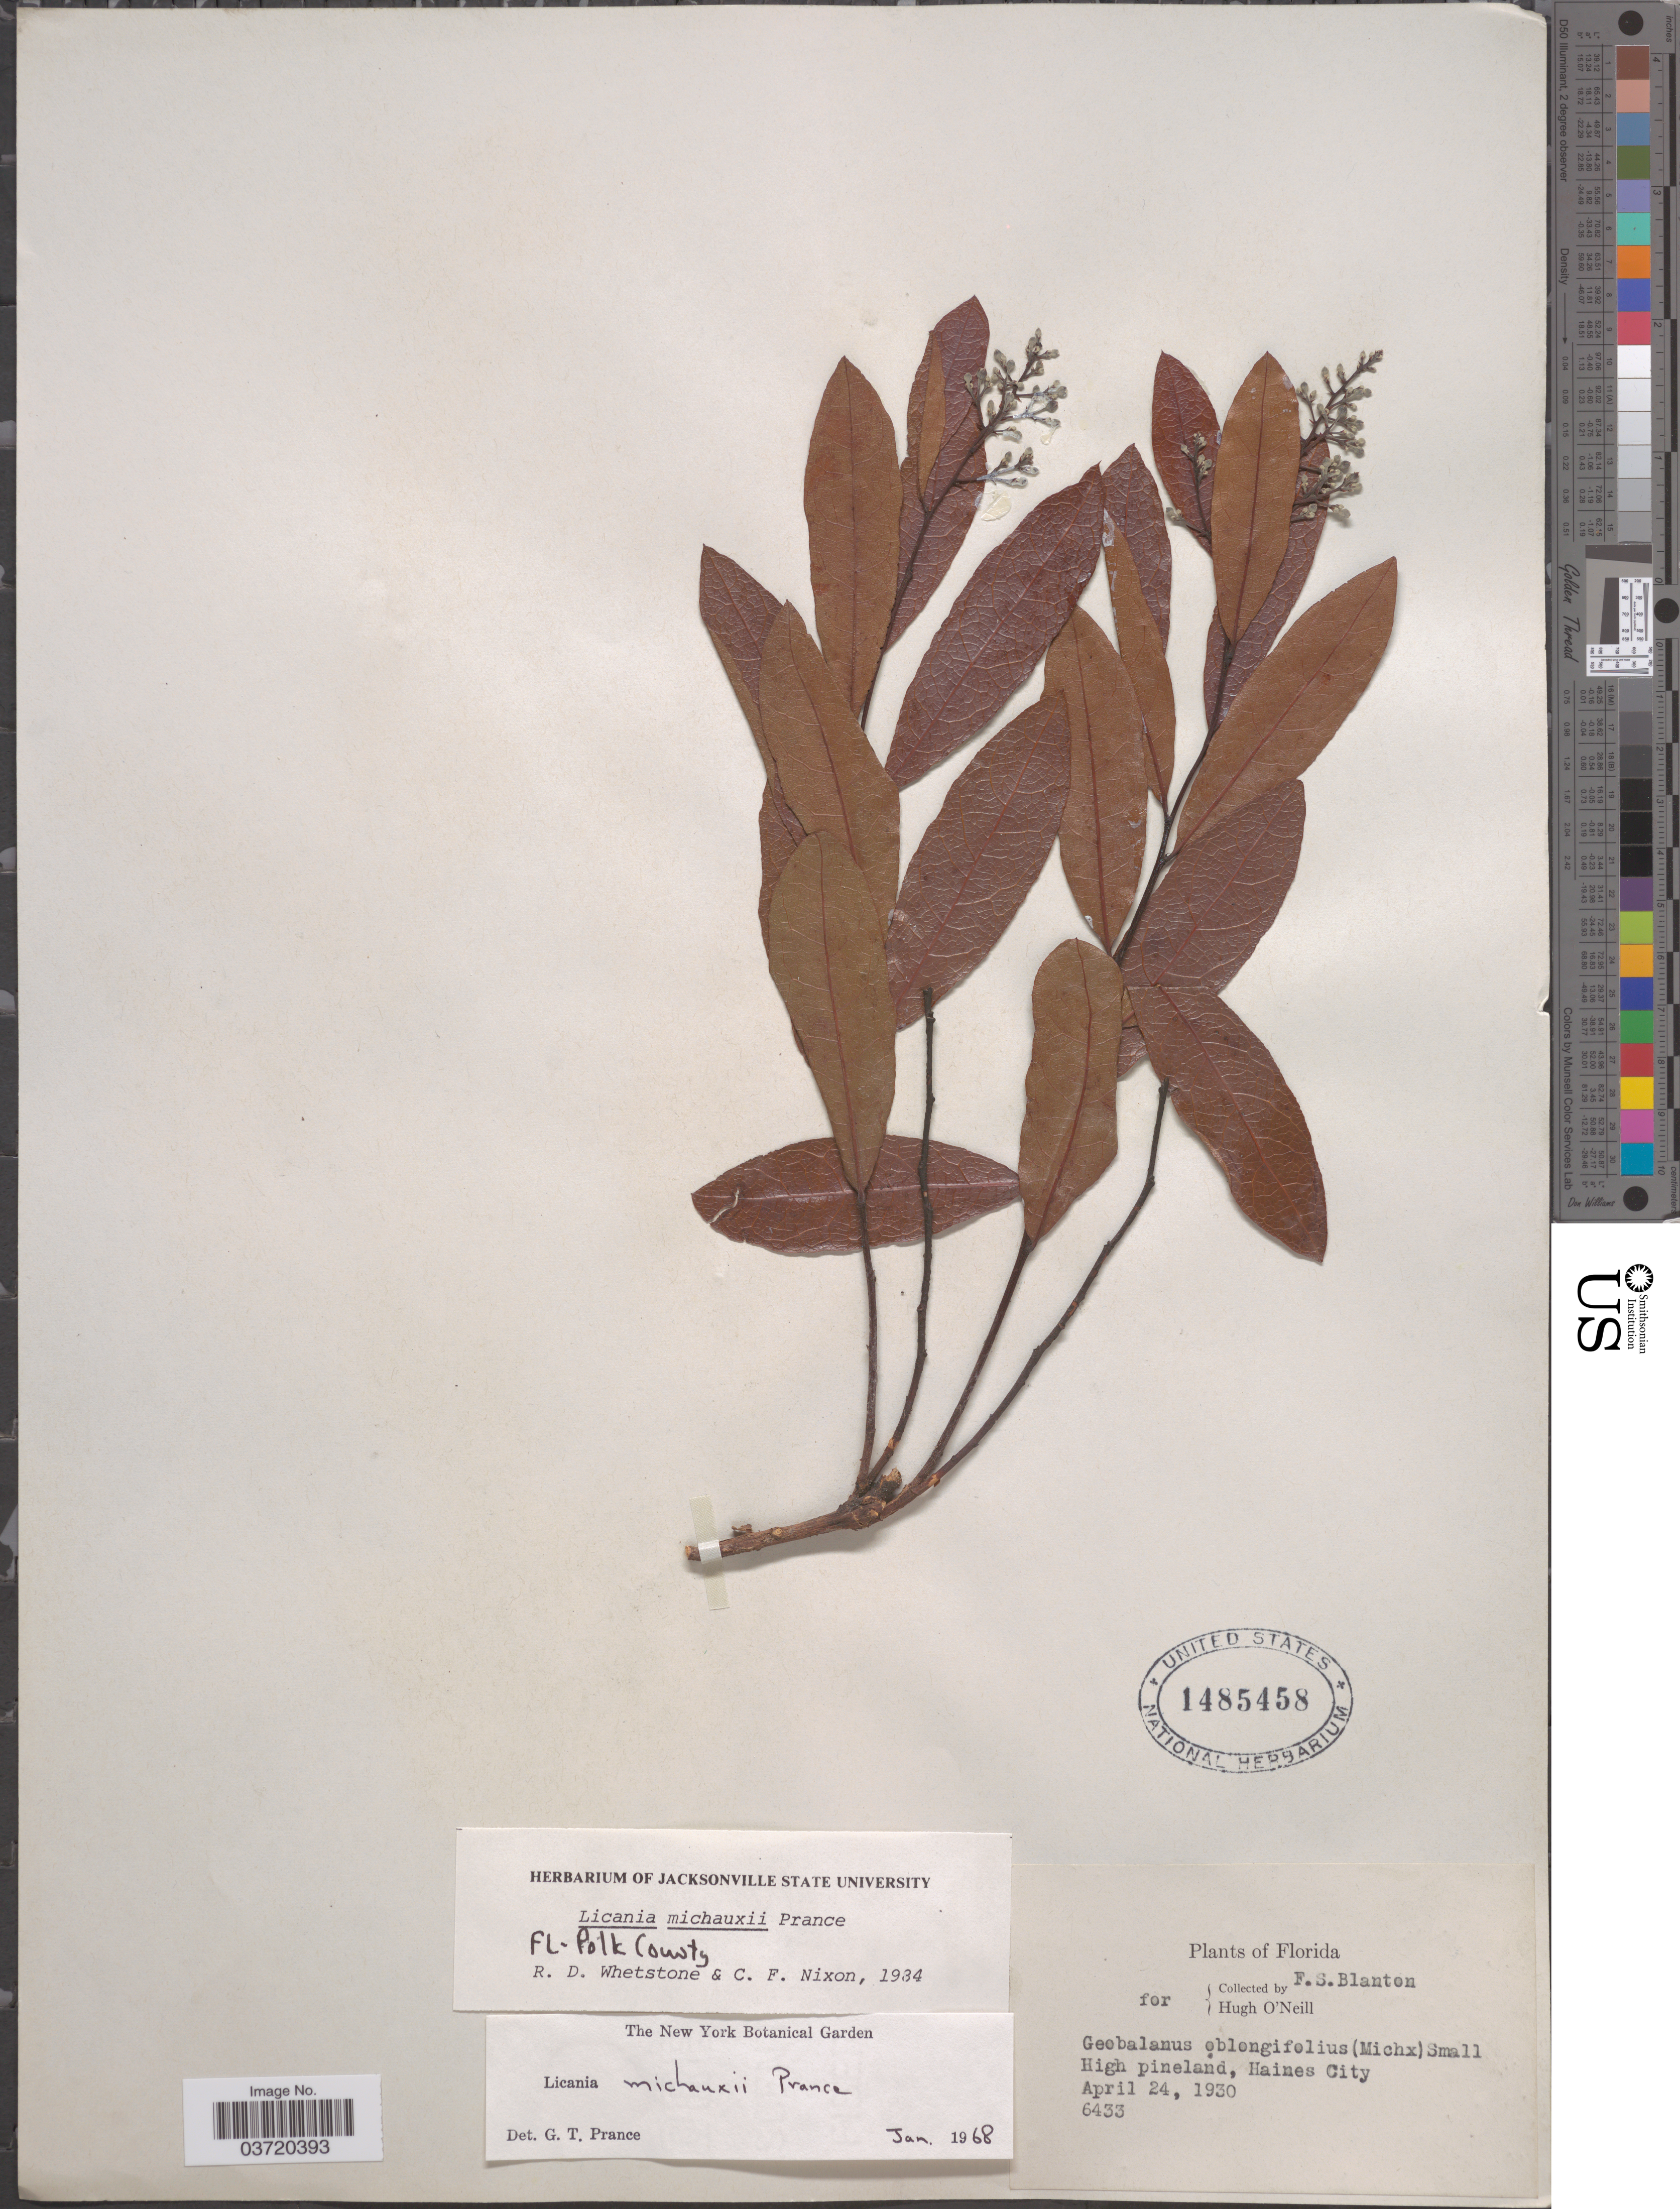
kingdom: Plantae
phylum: Tracheophyta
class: Magnoliopsida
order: Malpighiales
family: Chrysobalanaceae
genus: Geobalanus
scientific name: Geobalanus oblongifolius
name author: (Michx.) Small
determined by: Strong, M. T., (US), Smithsonian Institution - National Museum of Natural History (UNITED STATES)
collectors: F. S. Blanton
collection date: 1930-04-24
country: United States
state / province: Florida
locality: High pineland, Haines City.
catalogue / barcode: US 1485458